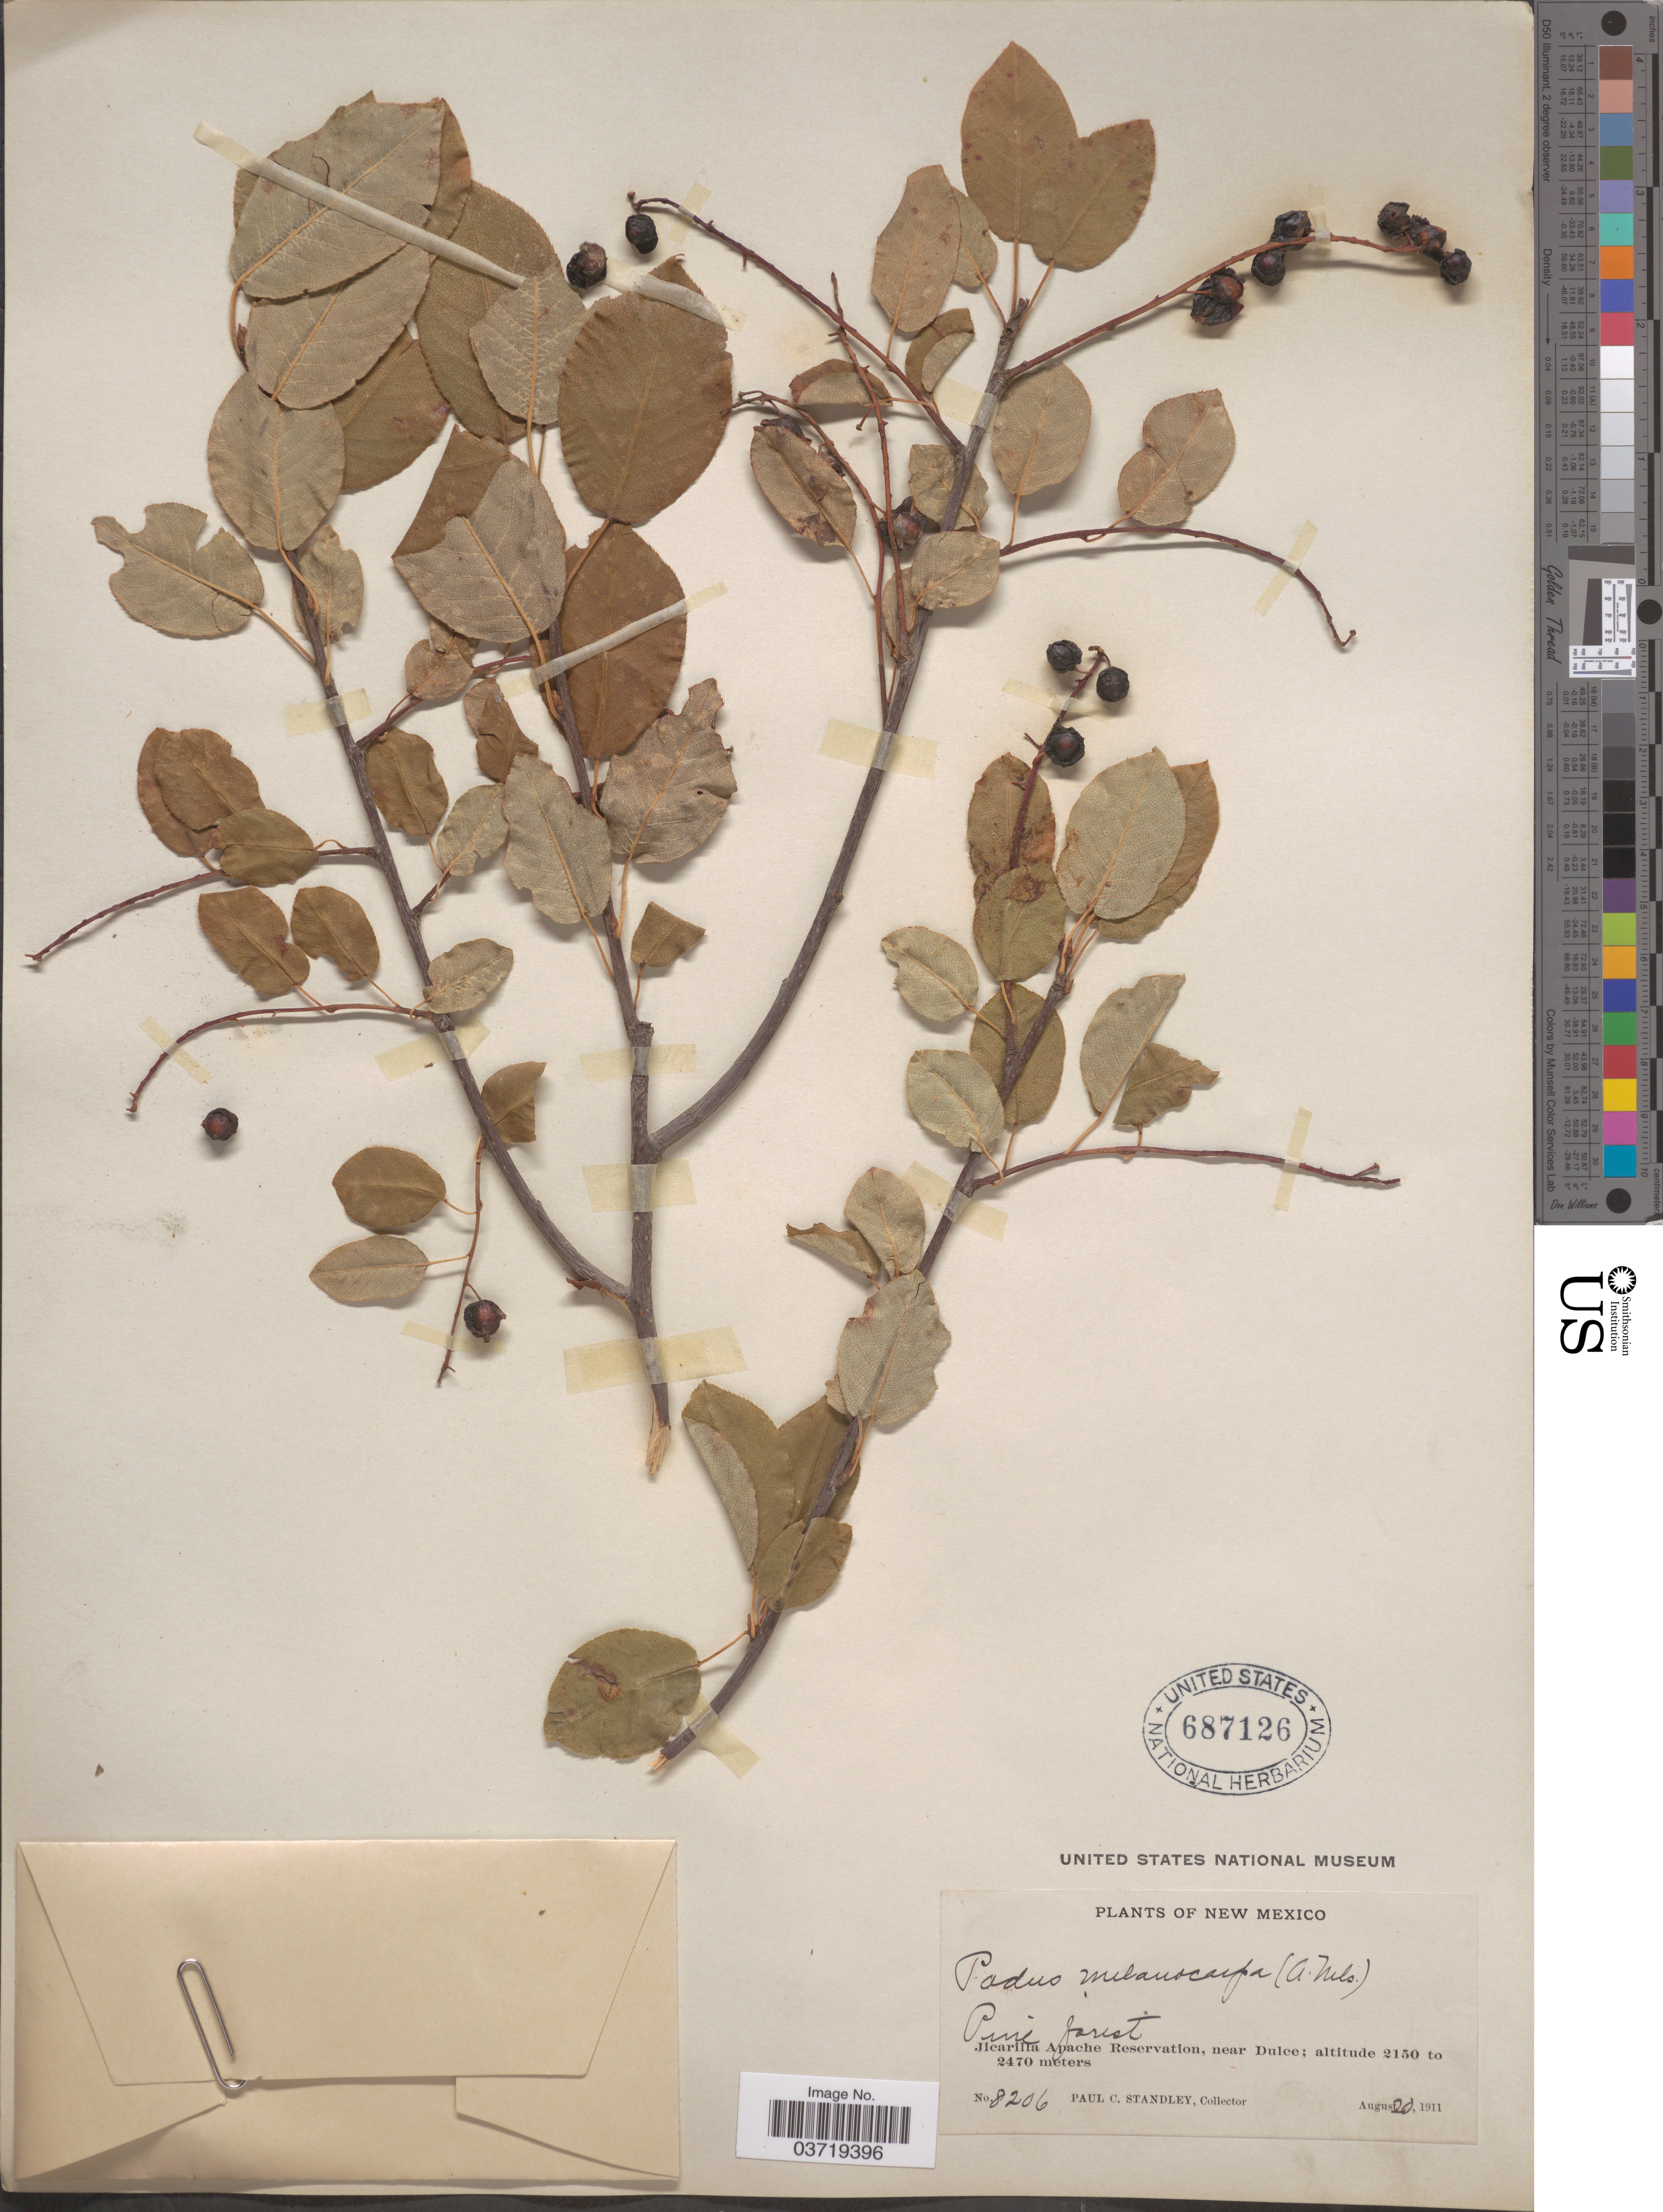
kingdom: Plantae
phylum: Tracheophyta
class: Magnoliopsida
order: Rosales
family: Rosaceae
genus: Prunus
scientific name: Prunus virginiana var. demissa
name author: (Nutt.) Torr.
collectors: P. C. Standley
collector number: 8206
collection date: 1911-08-20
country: United States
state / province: New Mexico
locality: Jicarilla Apache Reservation, near Dulce.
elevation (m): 2150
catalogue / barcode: US 687126